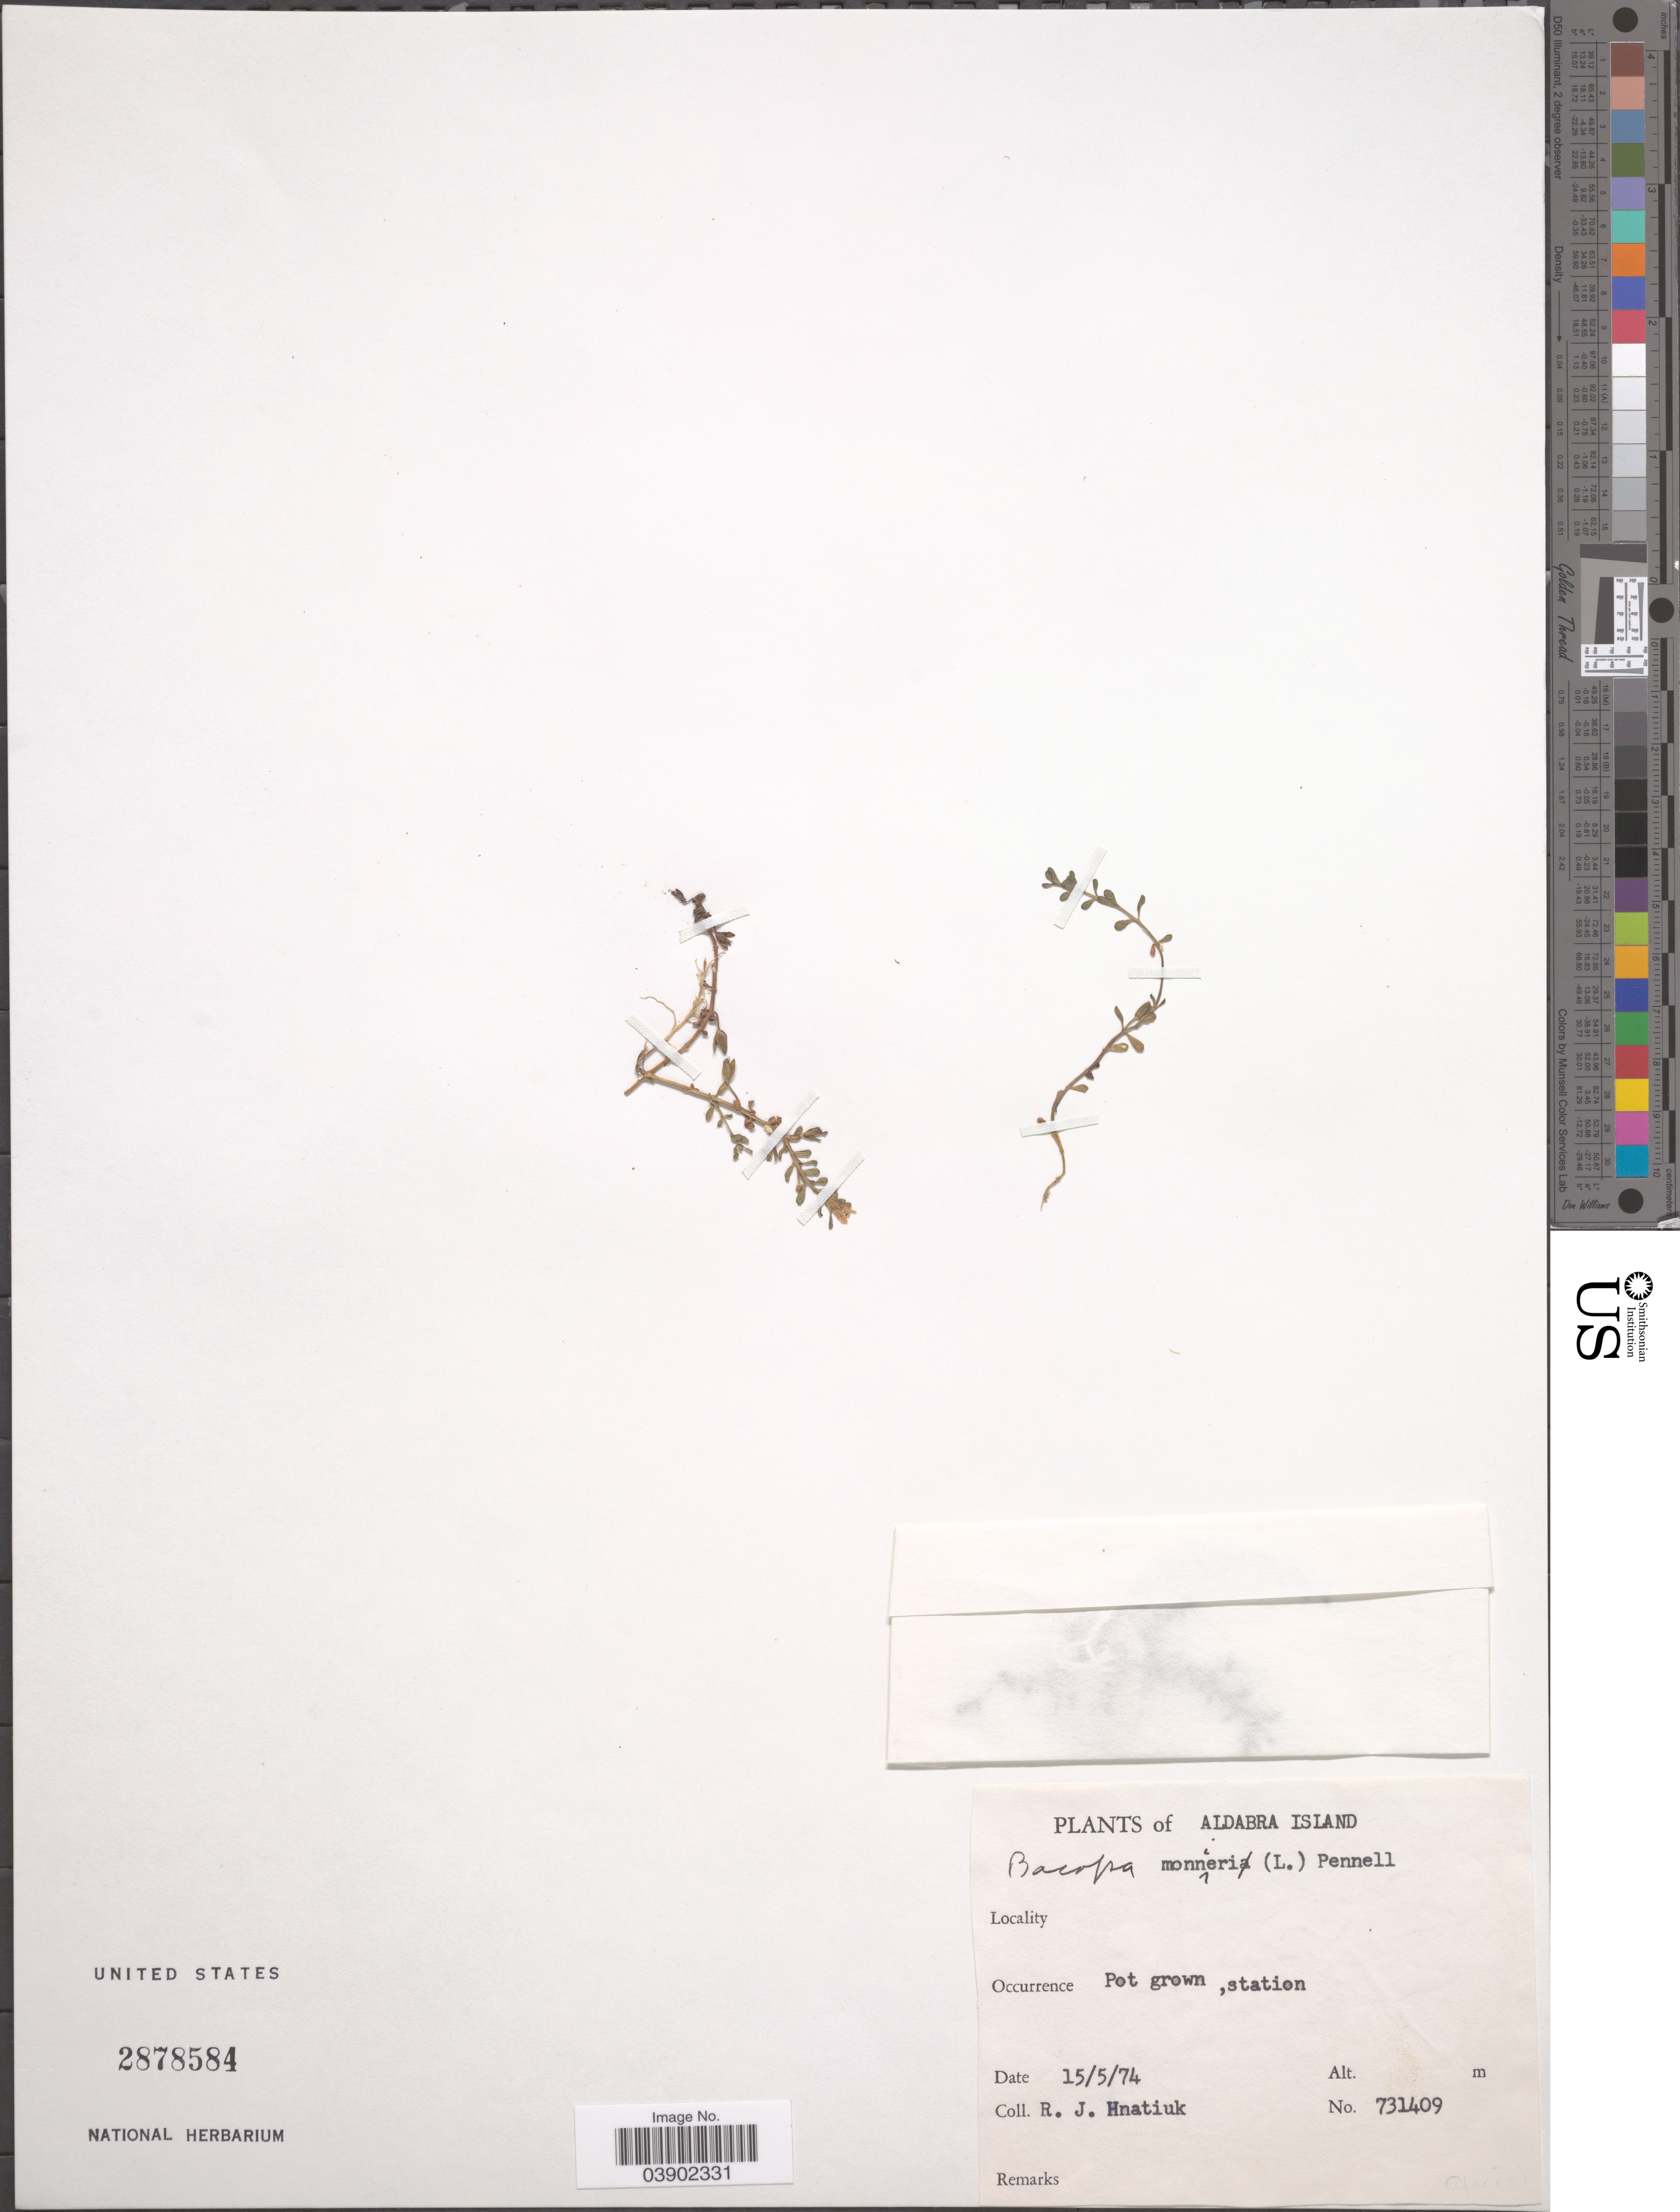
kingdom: Plantae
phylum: Tracheophyta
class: Magnoliopsida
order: Lamiales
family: Plantaginaceae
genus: Bacopa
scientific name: Bacopa monnieri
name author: (L.) Wettst.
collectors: R. Hnatiuk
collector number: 731409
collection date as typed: Transcribed d/m/y: 15/5/74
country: Seychelles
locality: Aldabra Island. Pot grown, station.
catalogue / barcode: US 2878584